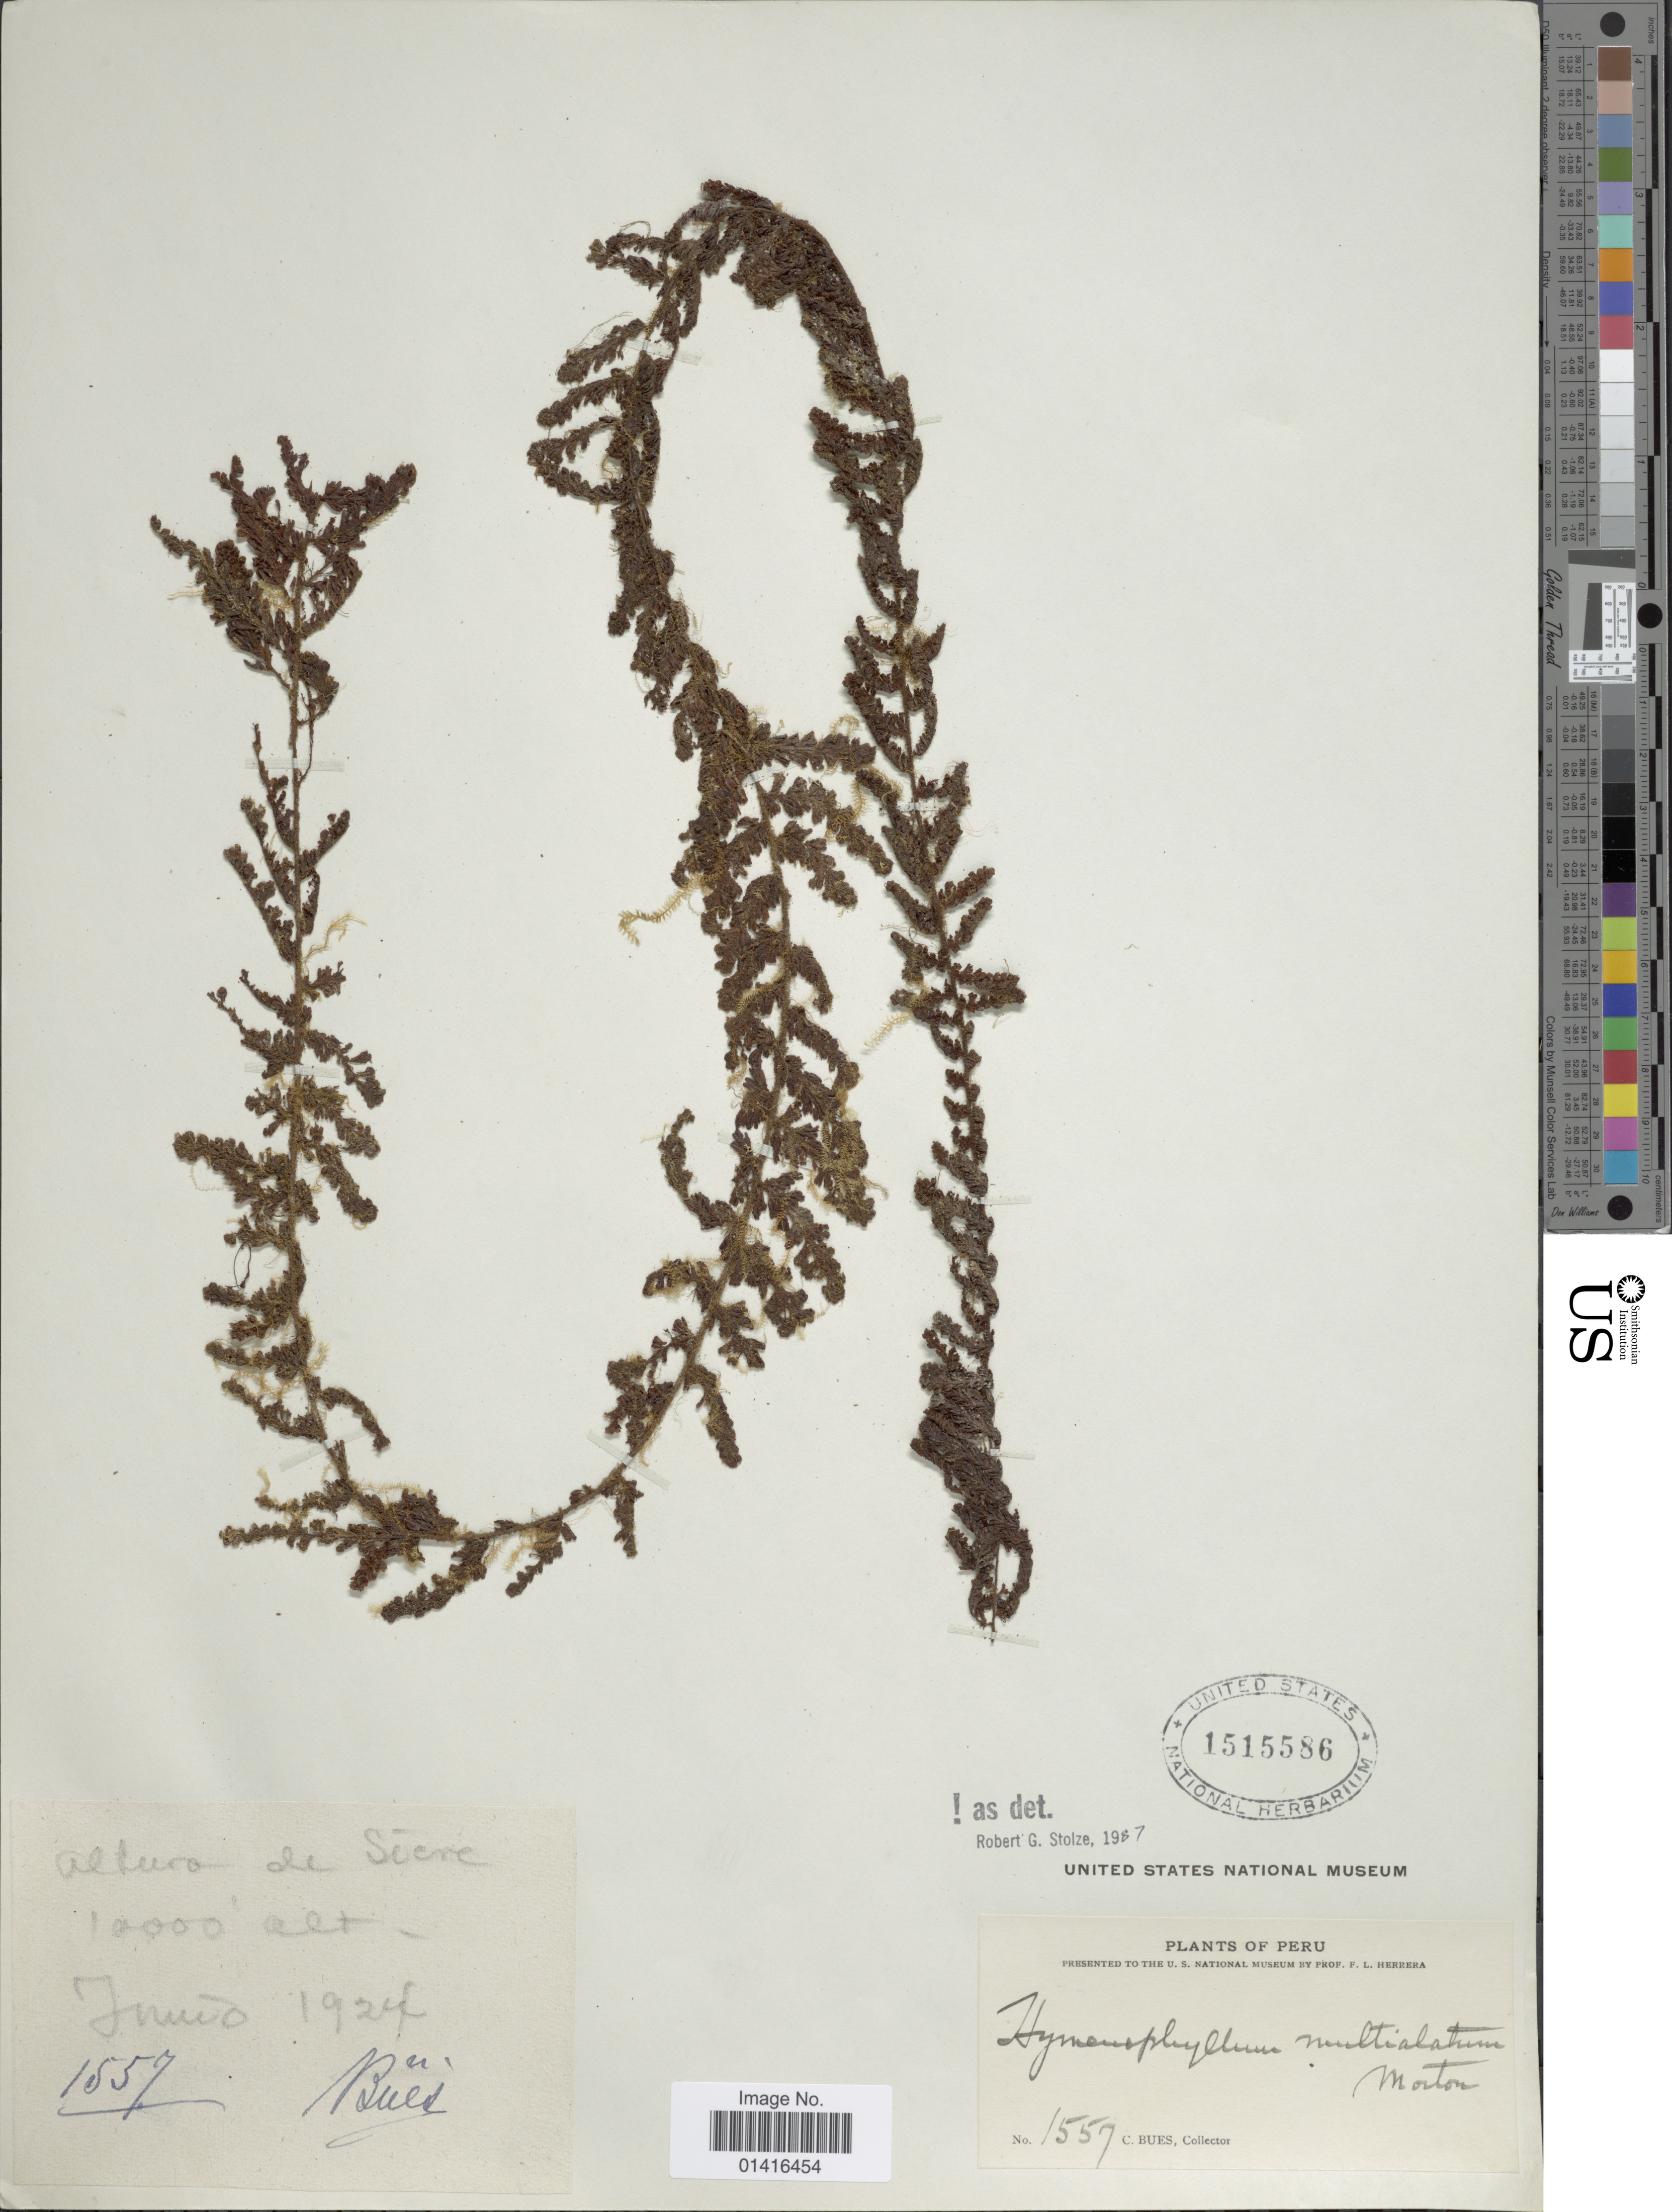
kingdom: Plantae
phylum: Tracheophyta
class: Polypodiopsida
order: Hymenophyllales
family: Hymenophyllaceae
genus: Hymenophyllum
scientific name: Hymenophyllum multialatum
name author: C.V. Morton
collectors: C. Bues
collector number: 1557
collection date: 1927-06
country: Peru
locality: Alturo de Sicre.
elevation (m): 305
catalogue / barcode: US 1515586